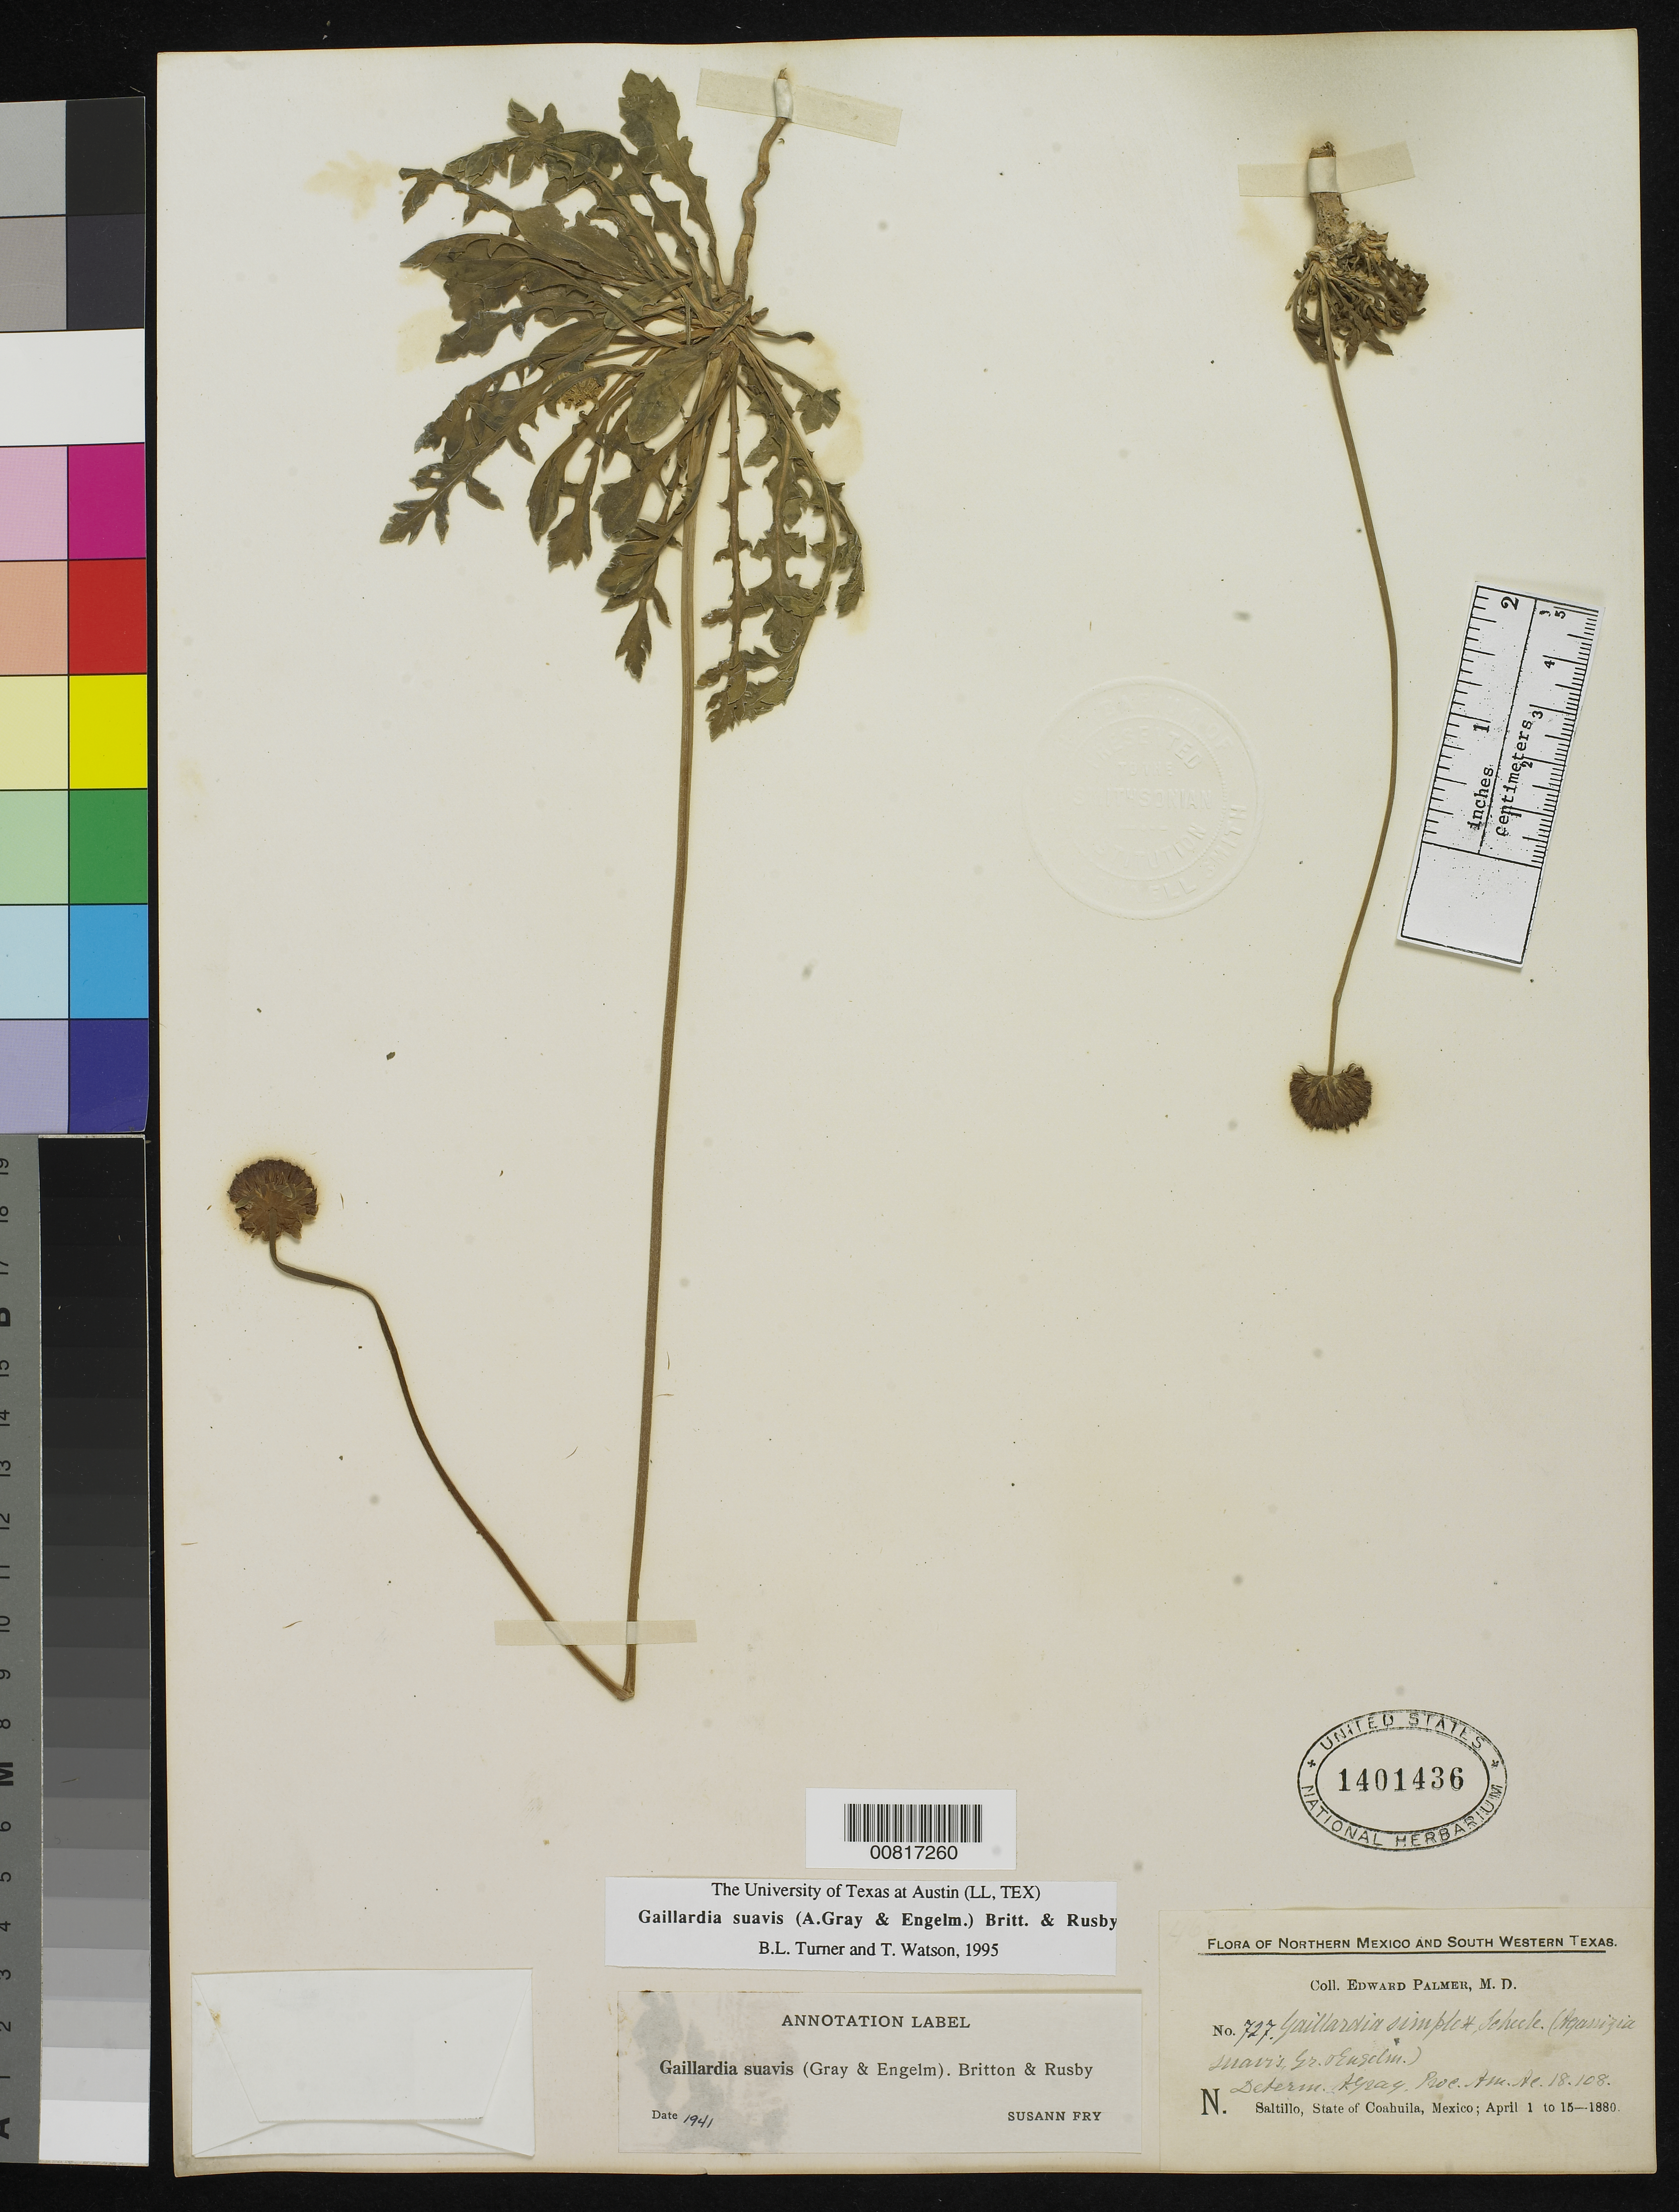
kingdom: Plantae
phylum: Tracheophyta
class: Magnoliopsida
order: Asterales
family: Asteraceae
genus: Gaillardia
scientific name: Gaillardia suavis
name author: (A. Gray & Engelm.) Britton & Rusby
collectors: E. Palmer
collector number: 727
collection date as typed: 01 Apr 1880 to 15 Apr 1880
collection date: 1880-04-01/1880-04-15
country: Mexico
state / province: Coahuila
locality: N. Saltillo, State of Coahuila.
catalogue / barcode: US 1401436